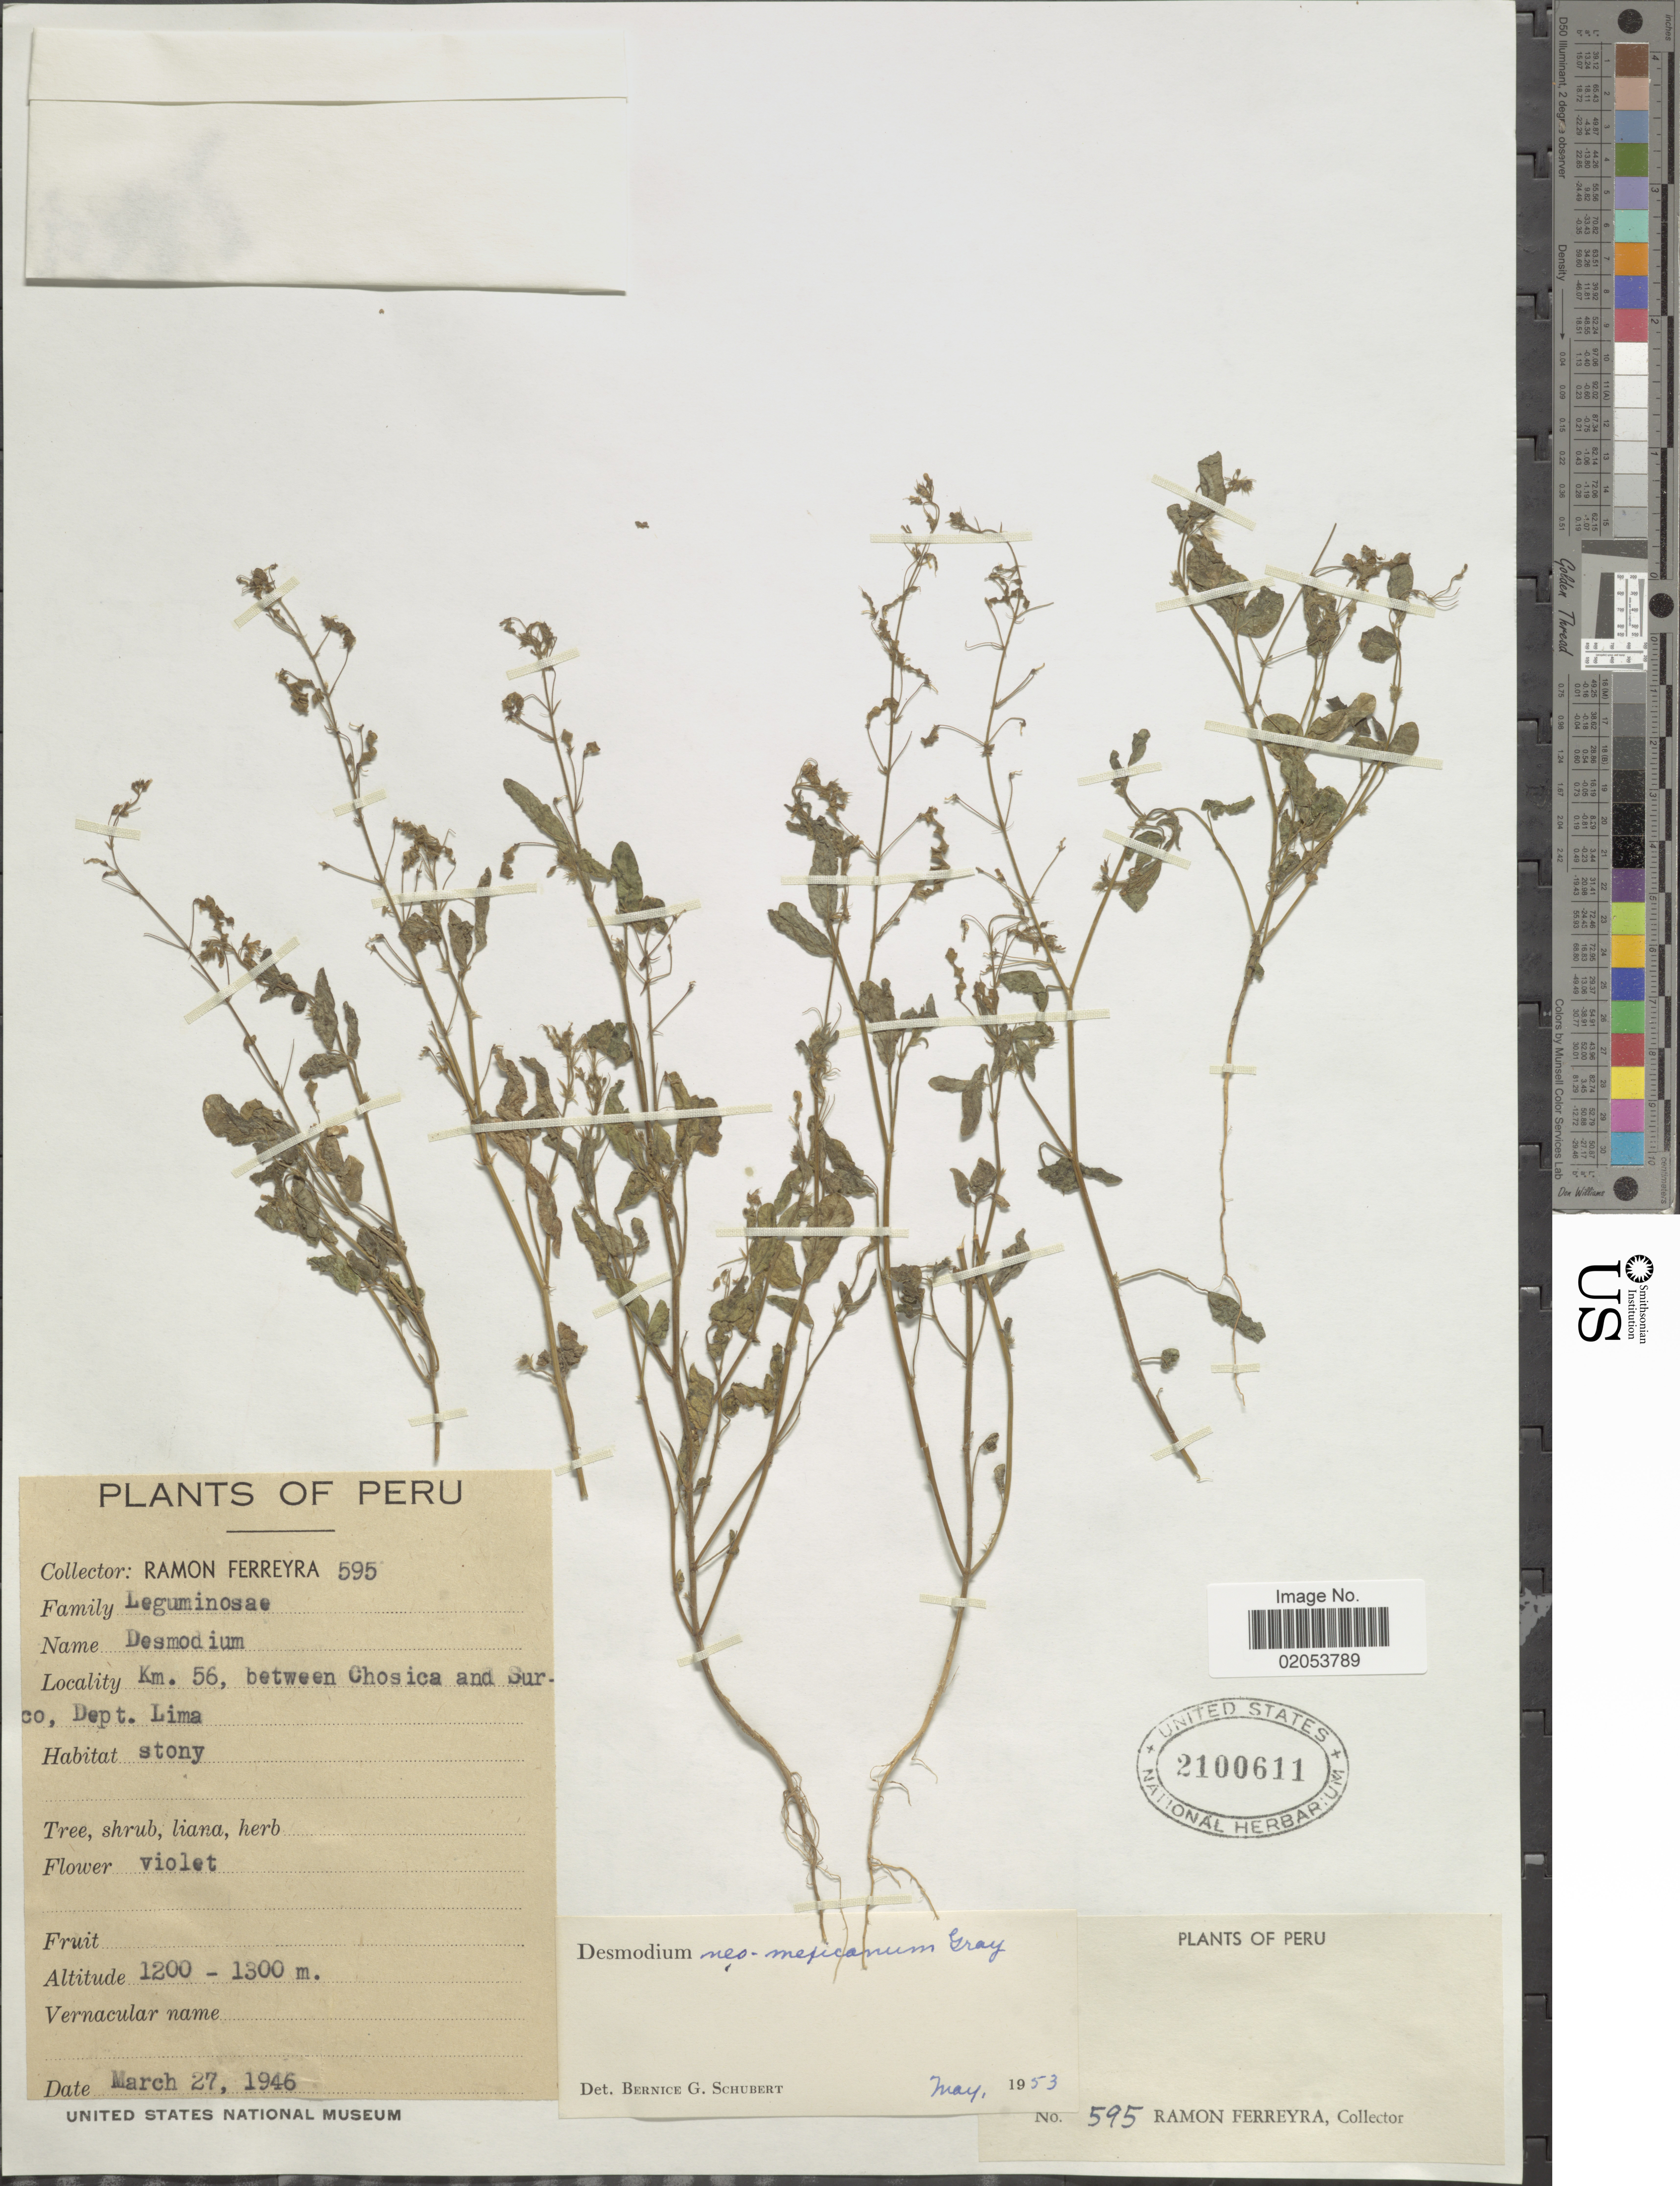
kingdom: Plantae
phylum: Tracheophyta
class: Magnoliopsida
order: Fabales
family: Fabaceae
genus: Desmodium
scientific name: Desmodium neomexicanum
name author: A. Gray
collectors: R. A. Ferreyra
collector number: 595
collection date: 1946-03-27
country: Peru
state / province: Lima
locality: Km. 56, between Chosica and Surco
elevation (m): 1200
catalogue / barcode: US 2100611